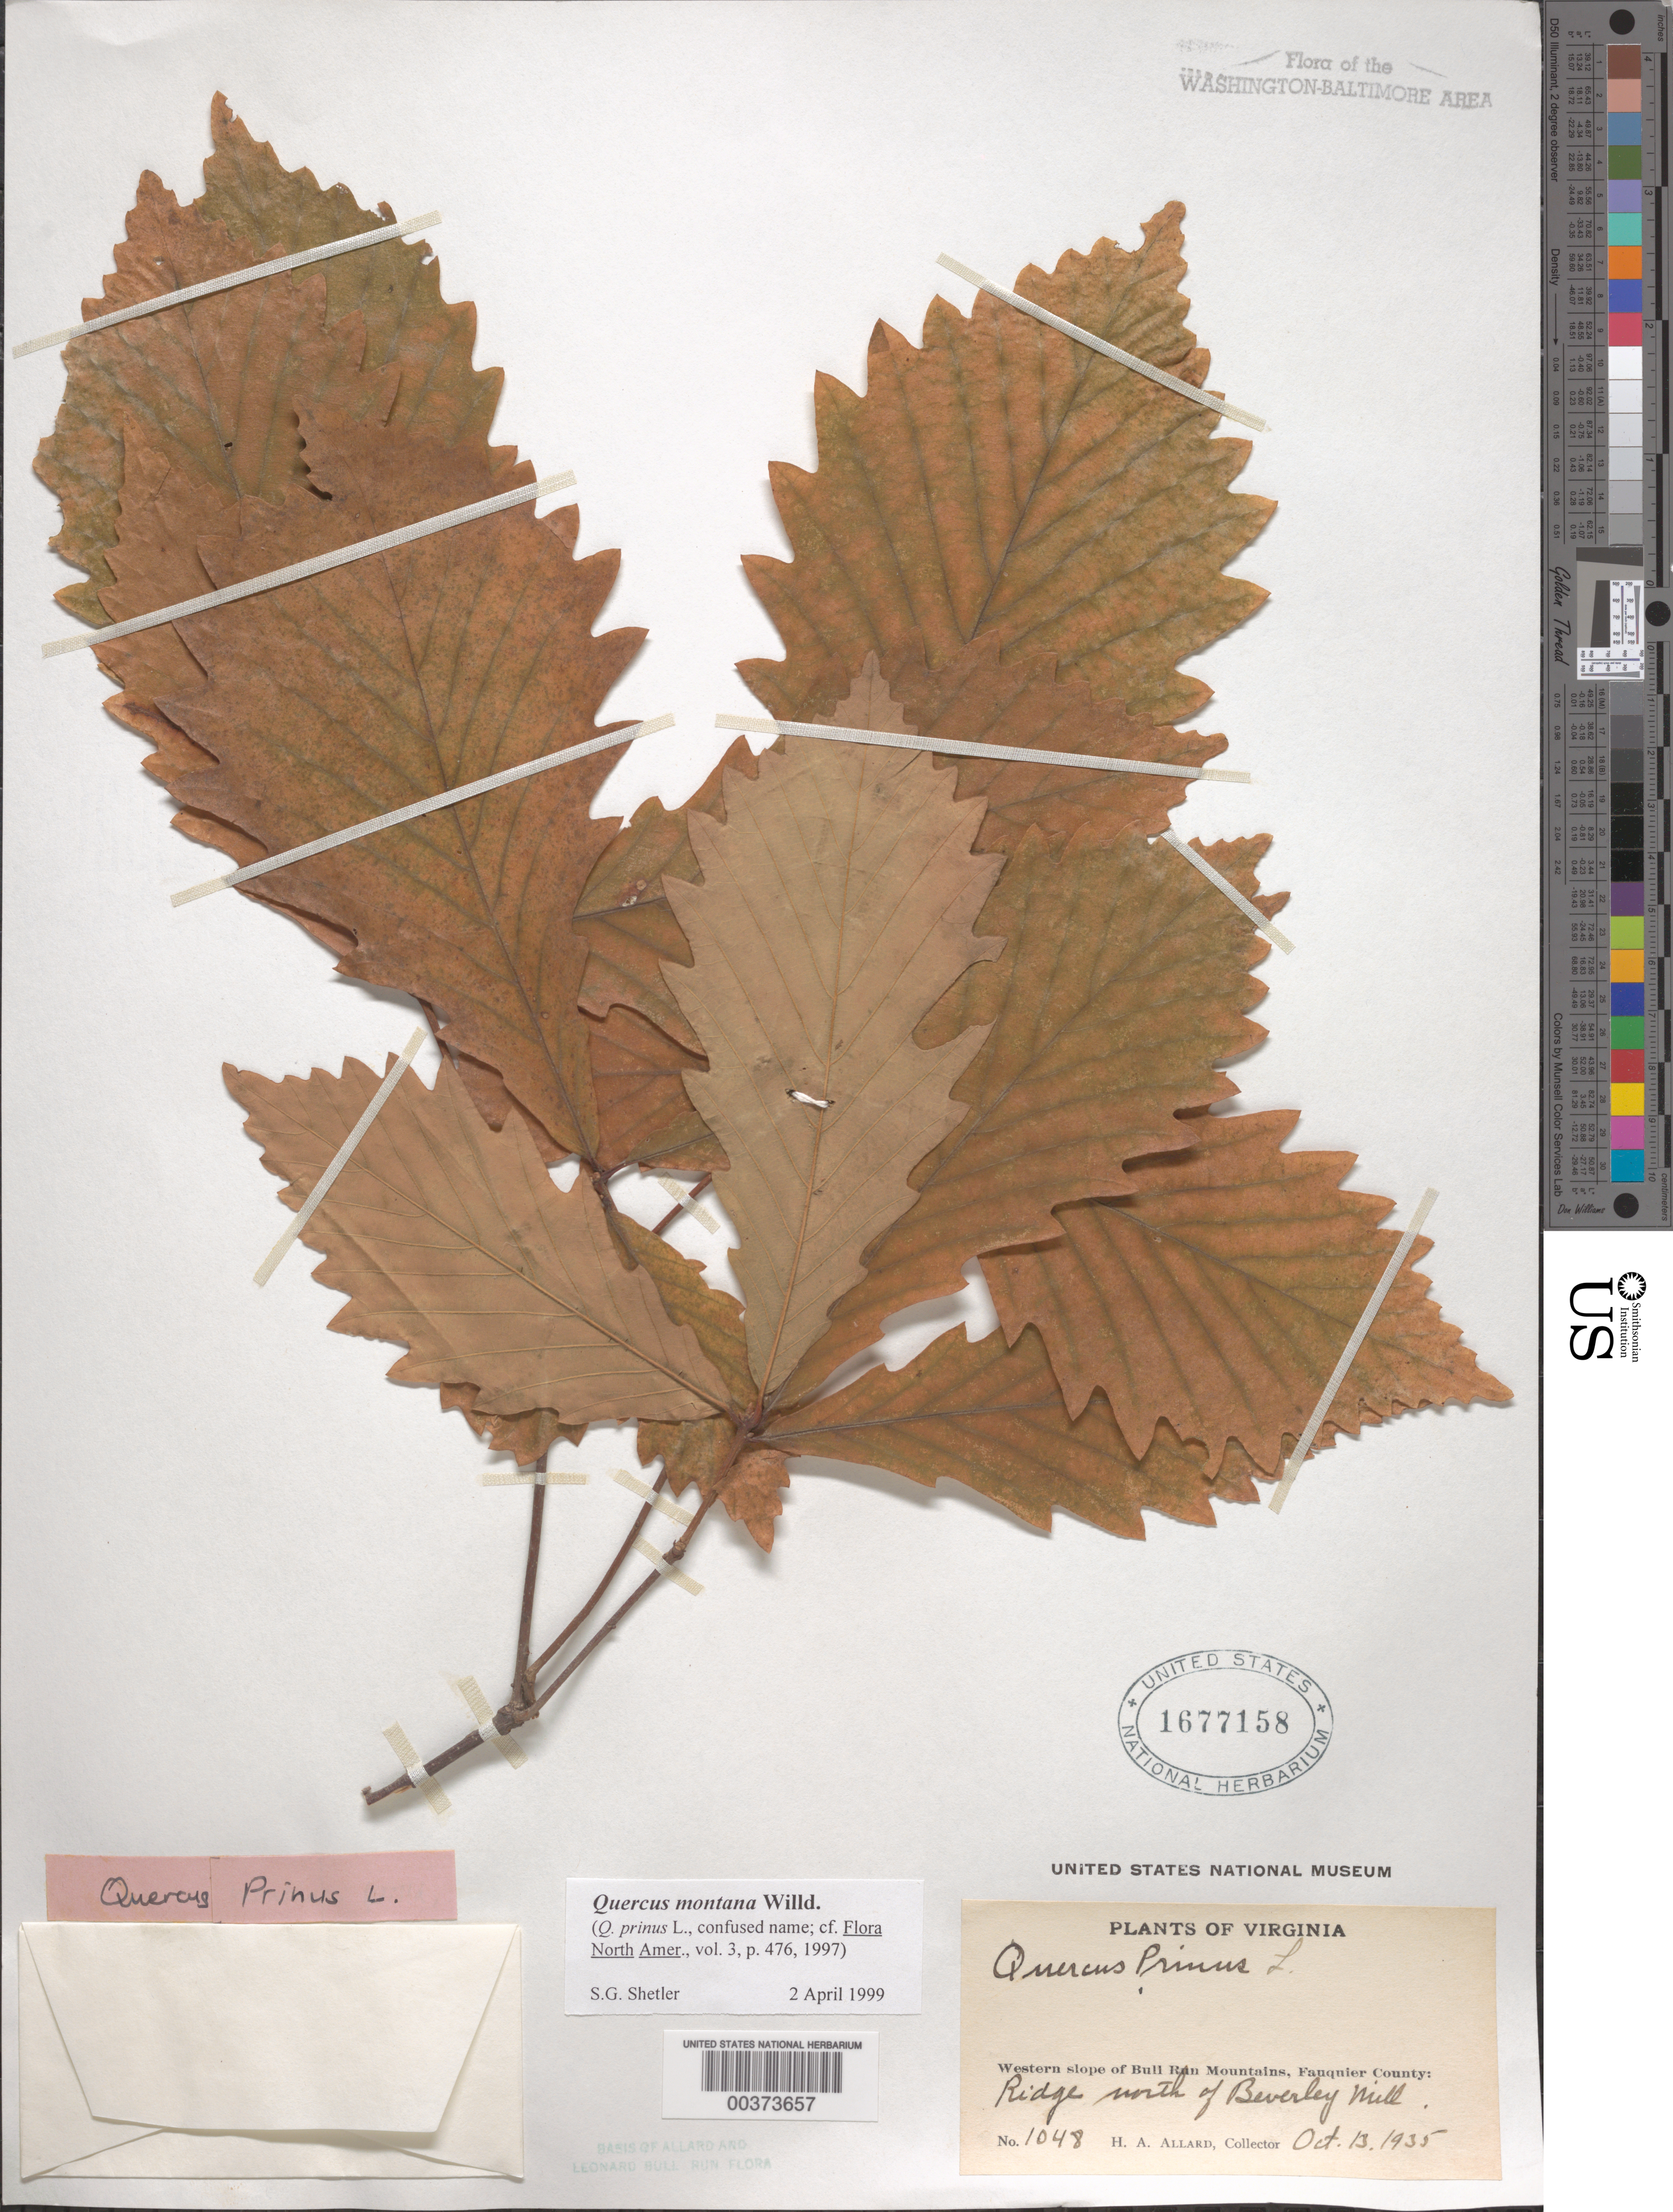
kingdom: Plantae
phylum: Tracheophyta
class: Magnoliopsida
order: Fagales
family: Fagaceae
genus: Quercus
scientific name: Quercus montana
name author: Willd.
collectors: H. A. Allard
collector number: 1048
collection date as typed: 13 Oct 1935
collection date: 1935-10-13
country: United States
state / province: Virginia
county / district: Fauquier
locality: North of Beverley Mill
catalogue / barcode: US 1677158